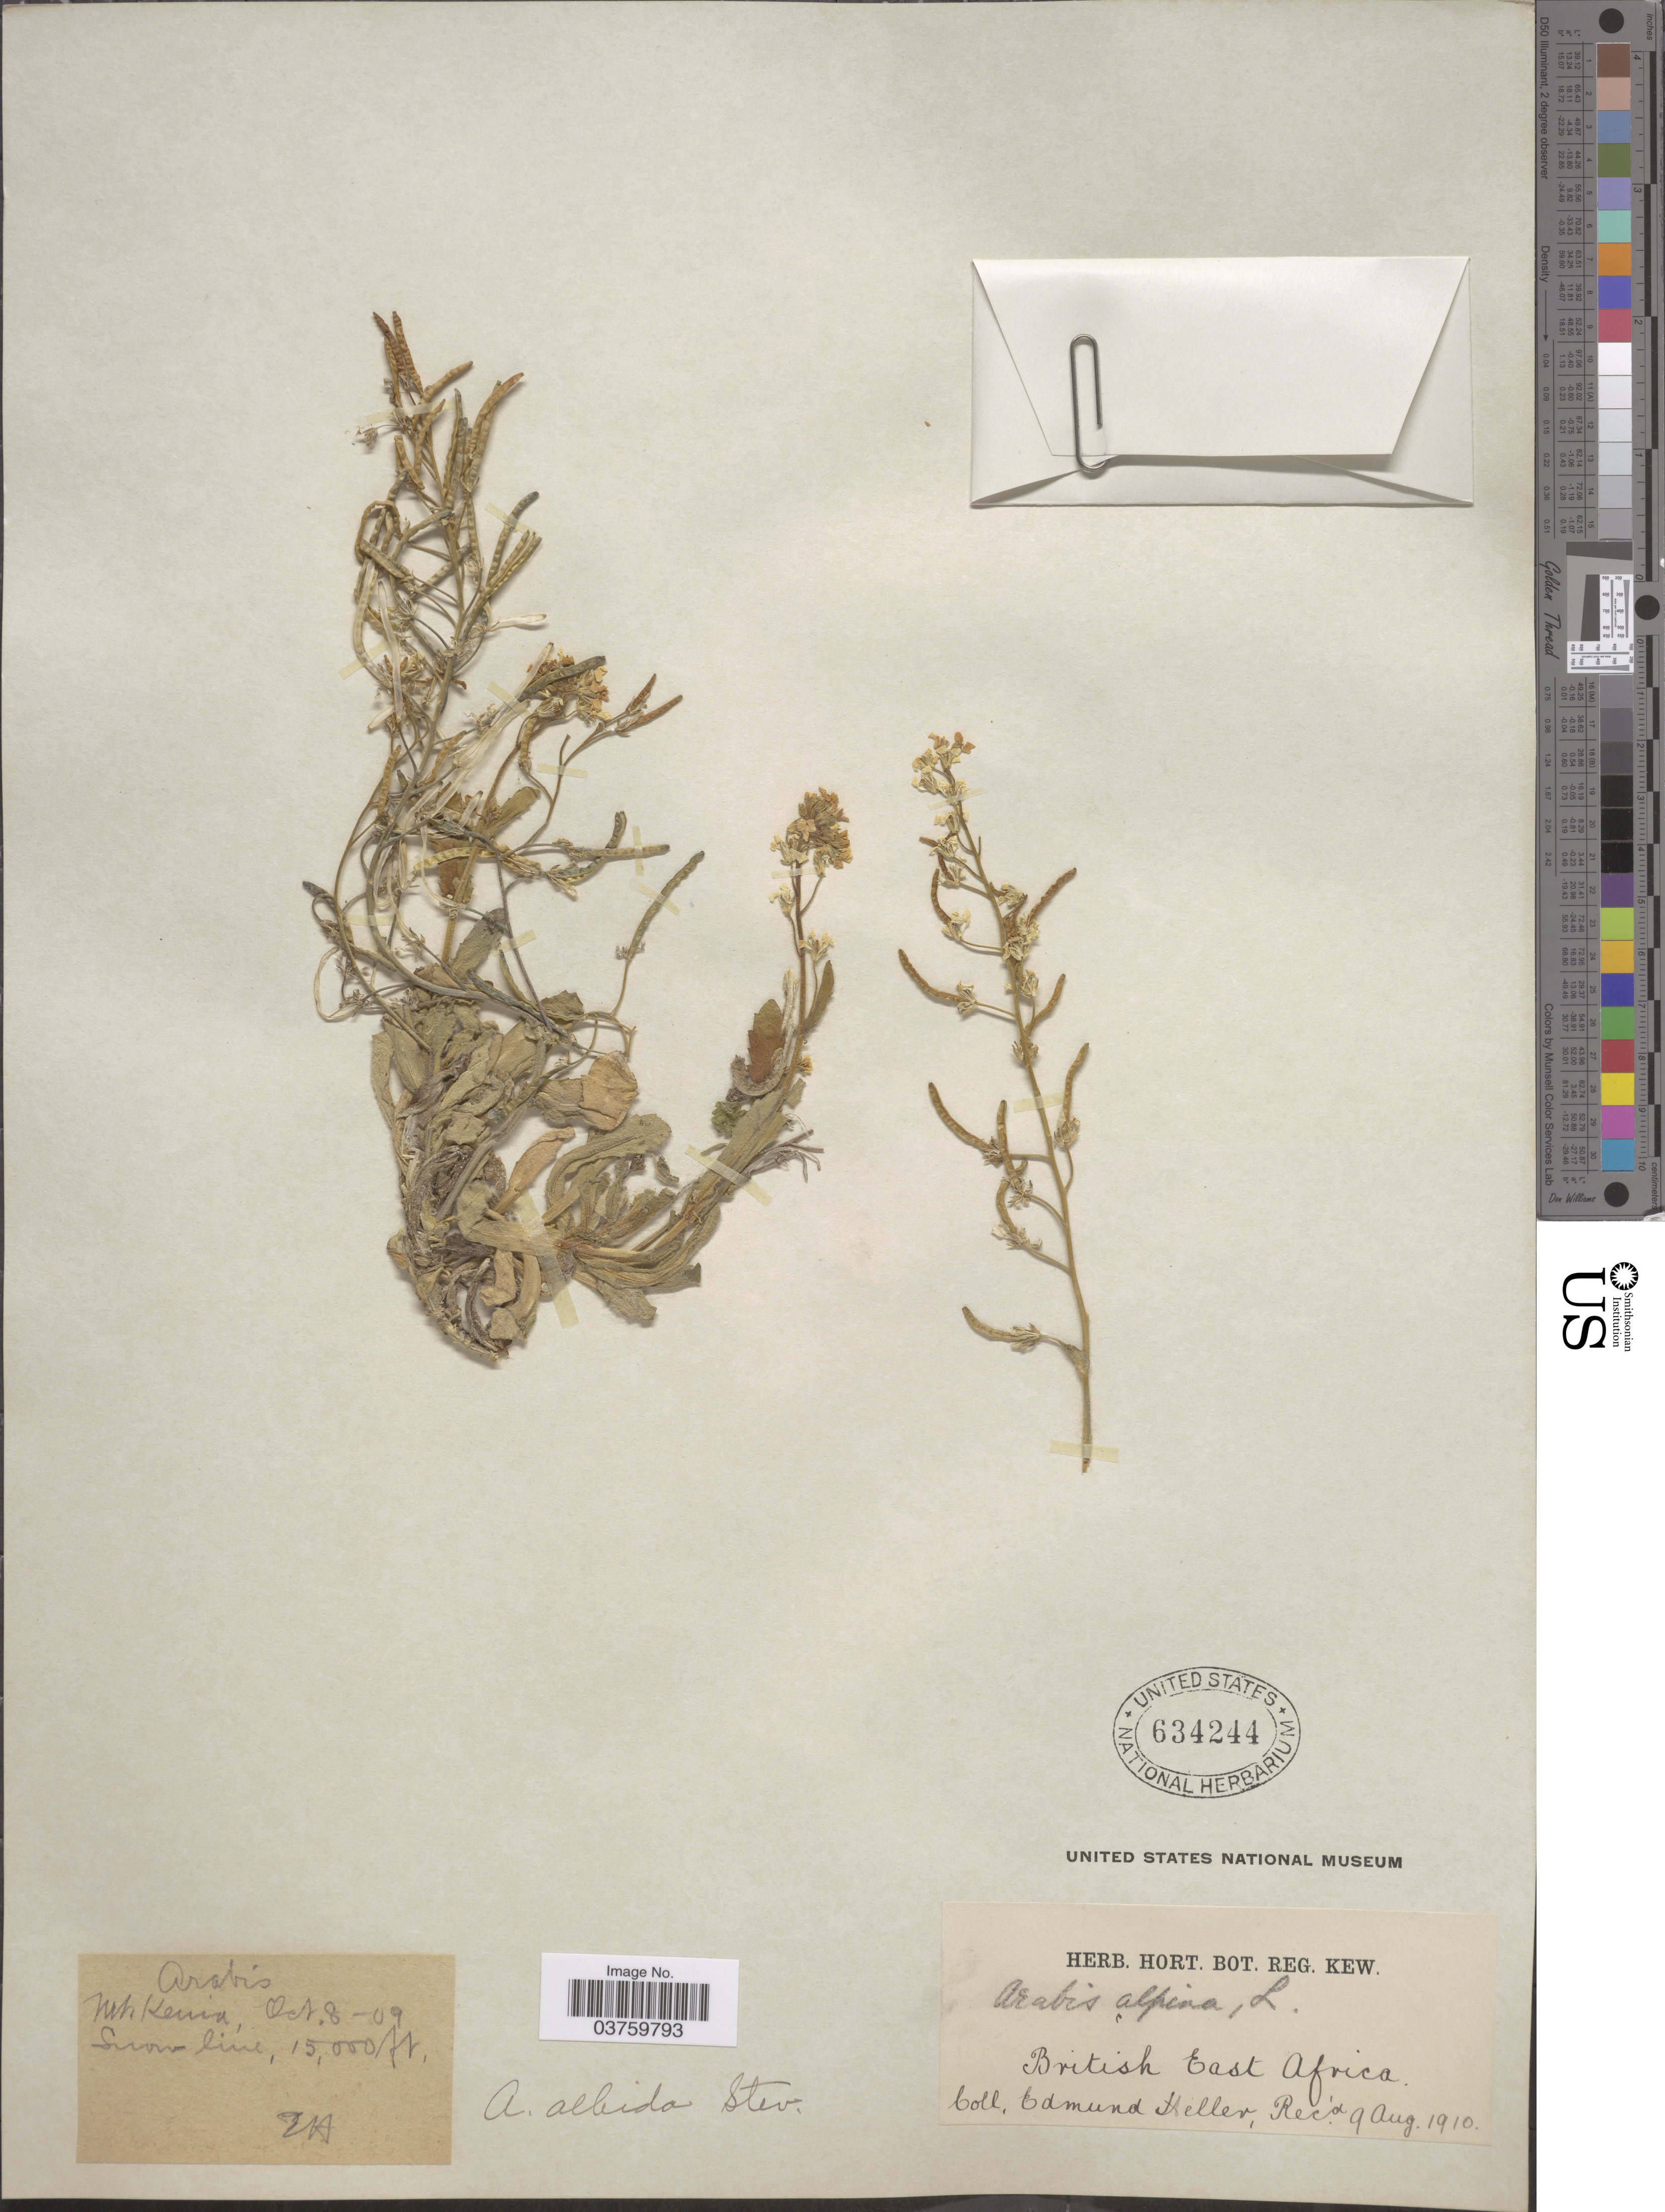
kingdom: Plantae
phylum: Tracheophyta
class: Magnoliopsida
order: Brassicales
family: Brassicaceae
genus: Arabis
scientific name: Arabis albida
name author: Steven ex Fisch.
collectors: E. Heller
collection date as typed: Transcribed d/m/y: 8/10/9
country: Kenya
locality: Mt. Kenia. British East Africa. Snow line.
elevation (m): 4572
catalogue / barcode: US 634244